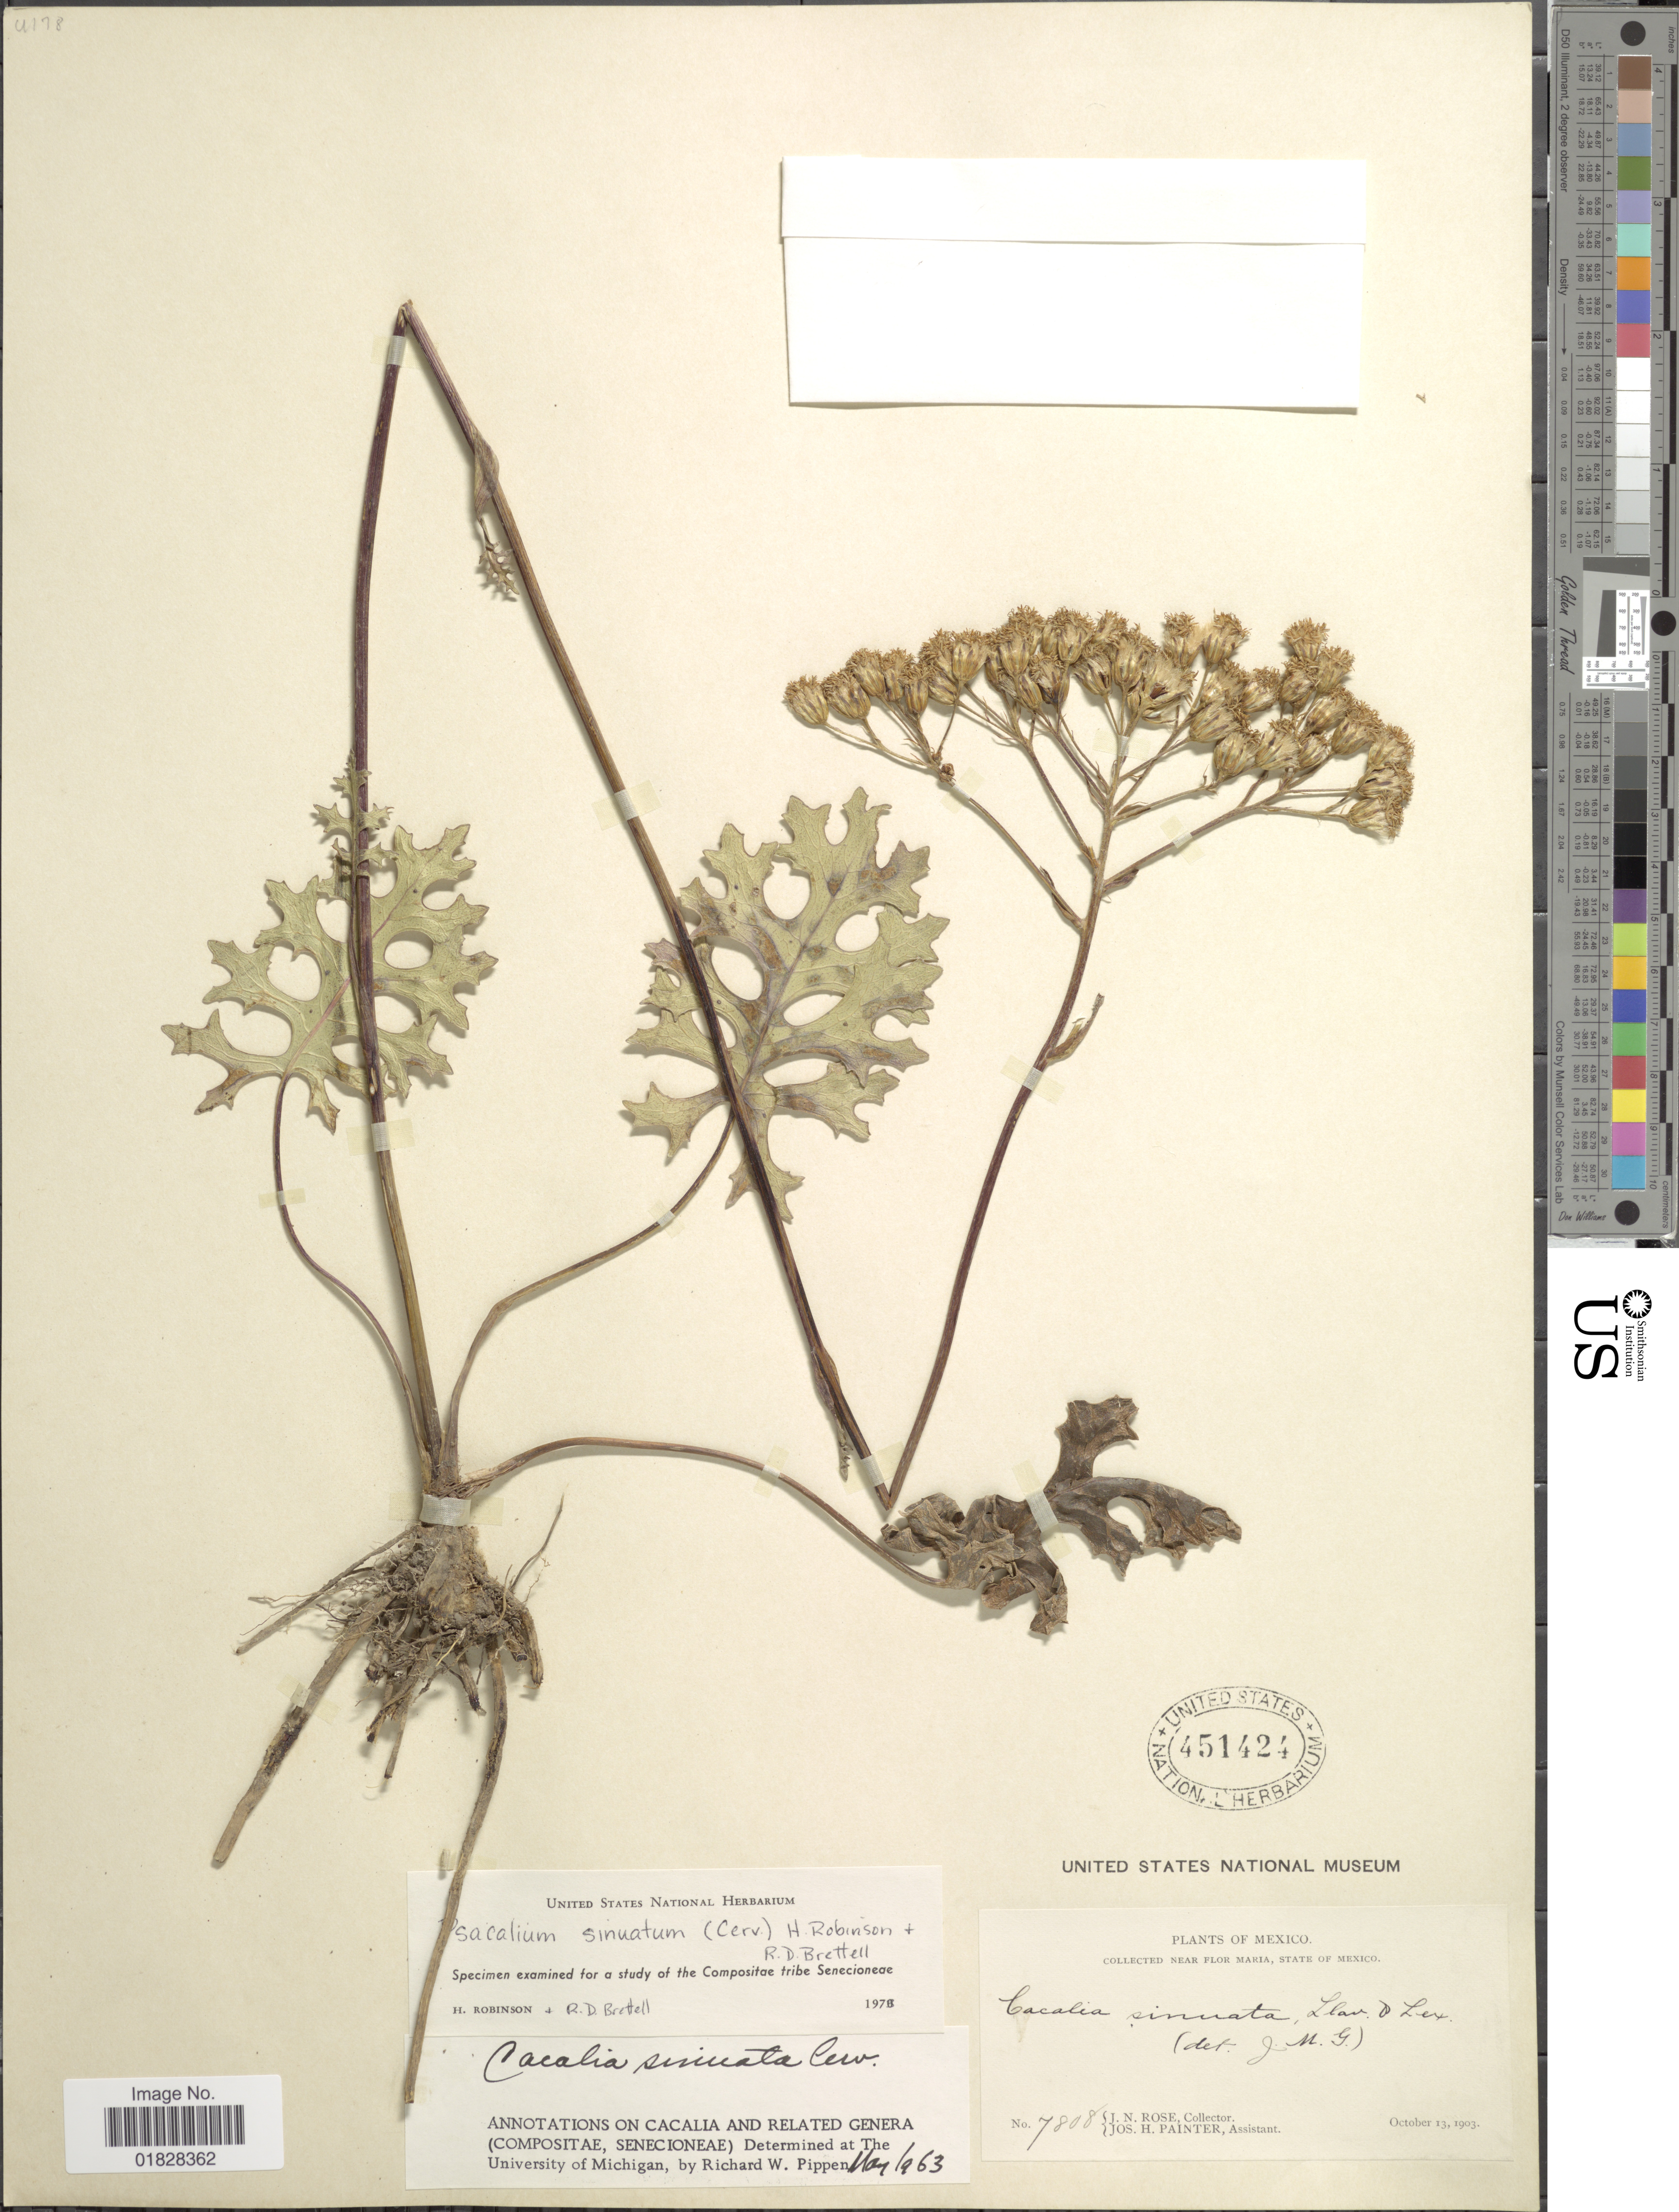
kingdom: Plantae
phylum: Tracheophyta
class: Magnoliopsida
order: Asterales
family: Asteraceae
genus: Psacalium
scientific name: Psacalium sinuatum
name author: (Cerv.) H. Rob. & Brettell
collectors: J. N. Rose & J. H. Painter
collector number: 7808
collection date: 1903-10-13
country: Mexico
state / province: México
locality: Near Flor Maria, State of Mexico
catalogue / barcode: US 451424